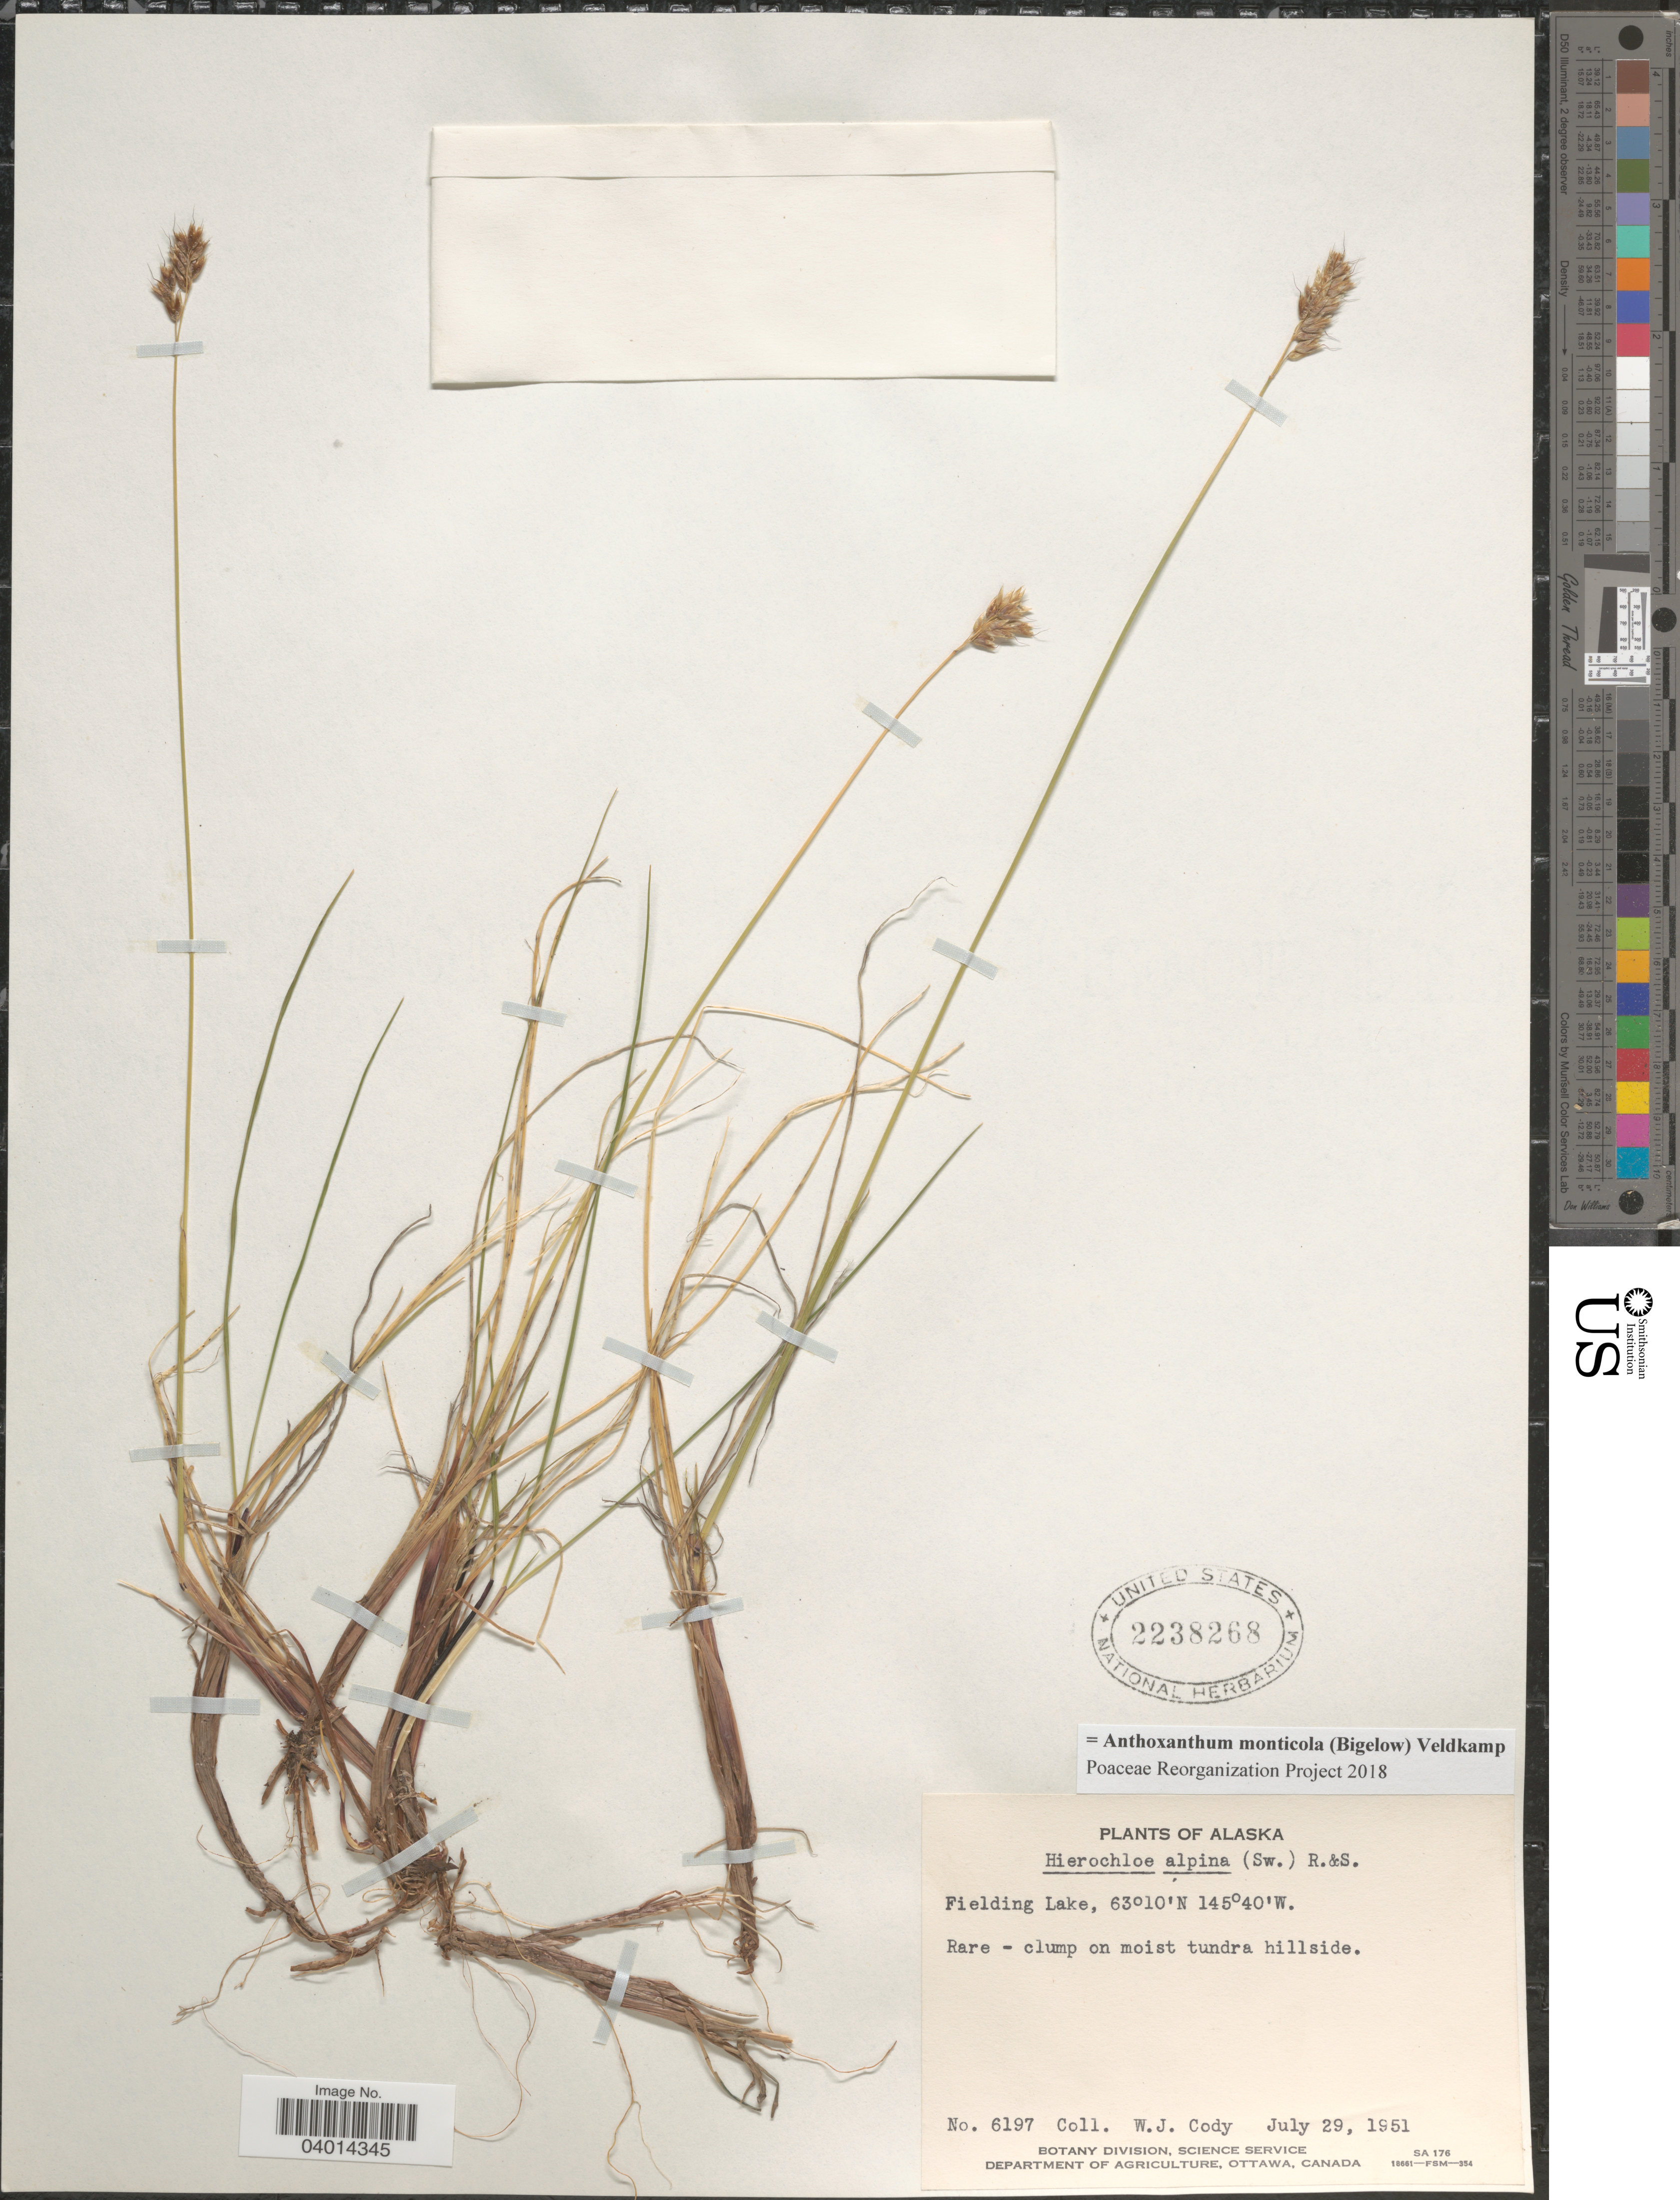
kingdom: Plantae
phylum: Tracheophyta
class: Liliopsida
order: Poales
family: Poaceae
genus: Anthoxanthum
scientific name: Anthoxanthum monticola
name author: (Bigelow) Veldkamp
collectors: W. Cody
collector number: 6197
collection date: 1951-07-29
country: United States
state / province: Alaska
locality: Fielding Lake. On moist tundra hillside.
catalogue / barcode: US 2238268